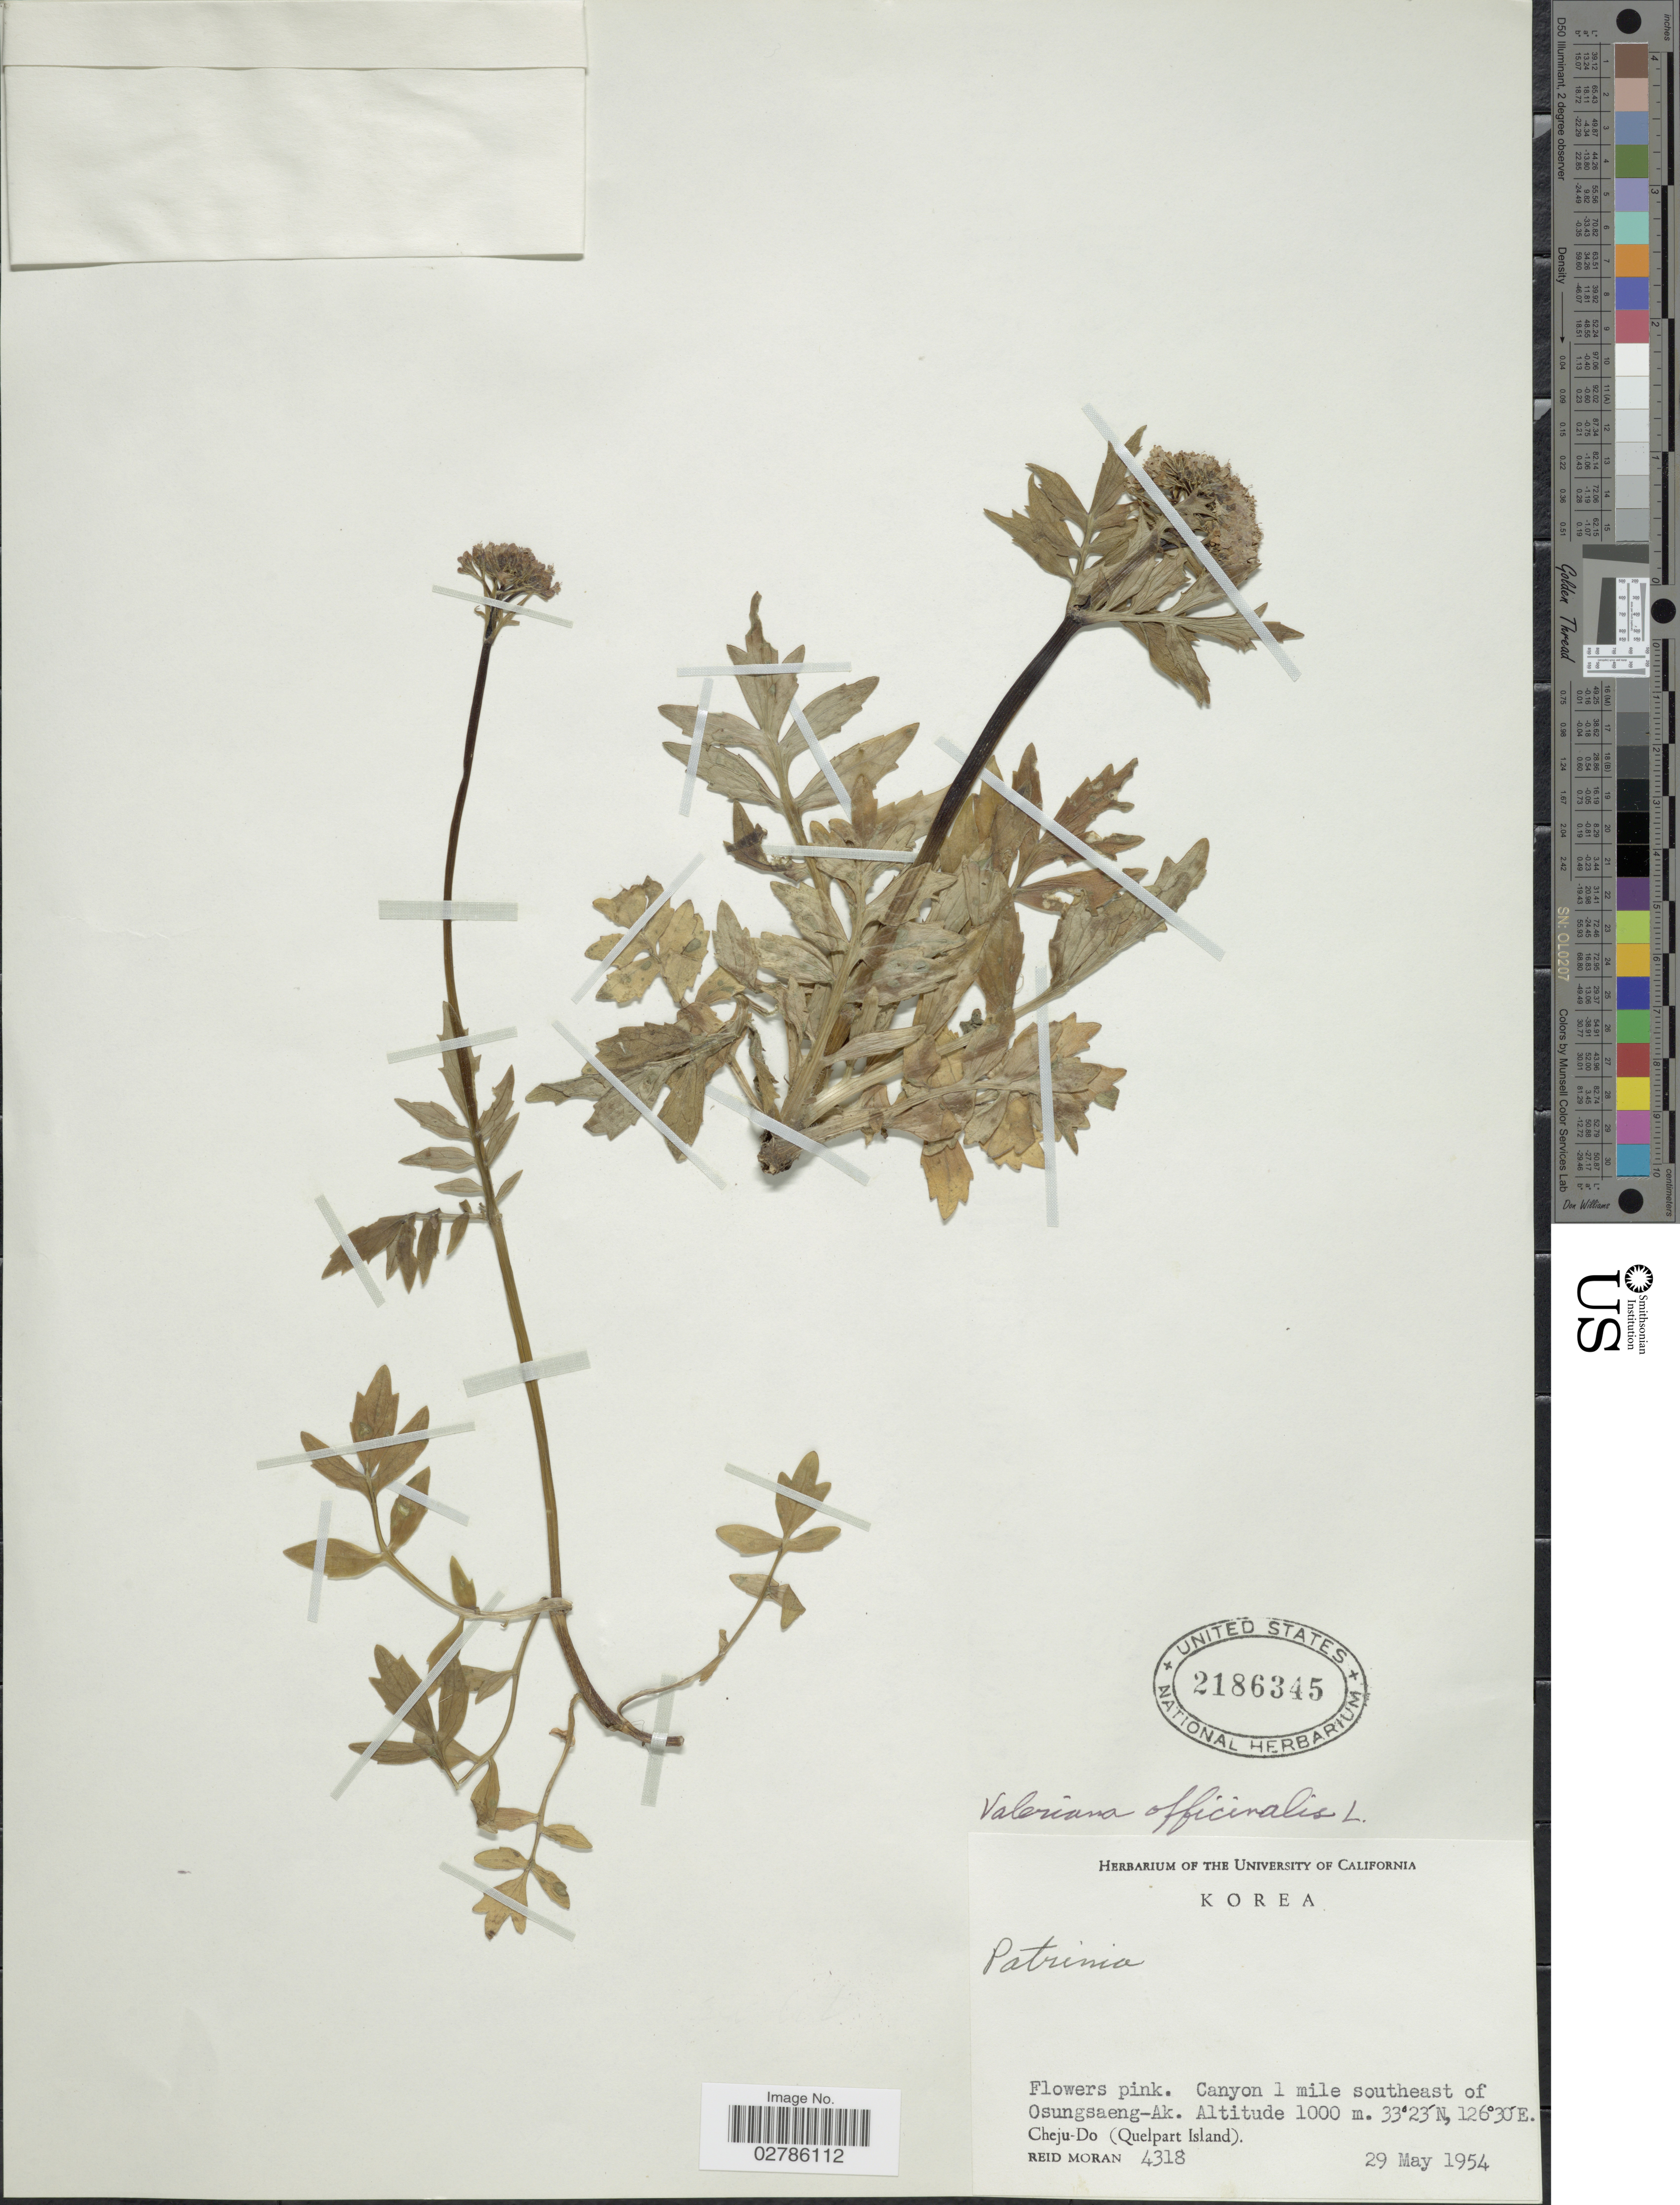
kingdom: Plantae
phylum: Tracheophyta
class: Magnoliopsida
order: Dipsacales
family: Caprifoliaceae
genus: Valeriana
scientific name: Valeriana officinalis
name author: L.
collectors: R. V. Moran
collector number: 4318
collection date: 1954-05-29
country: South Korea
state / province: Jeju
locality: Canyon 1 mile southeast of Osungsaeng-Ak. Cheju-Do (Quelpart Island).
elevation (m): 1000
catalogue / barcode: US 2186345